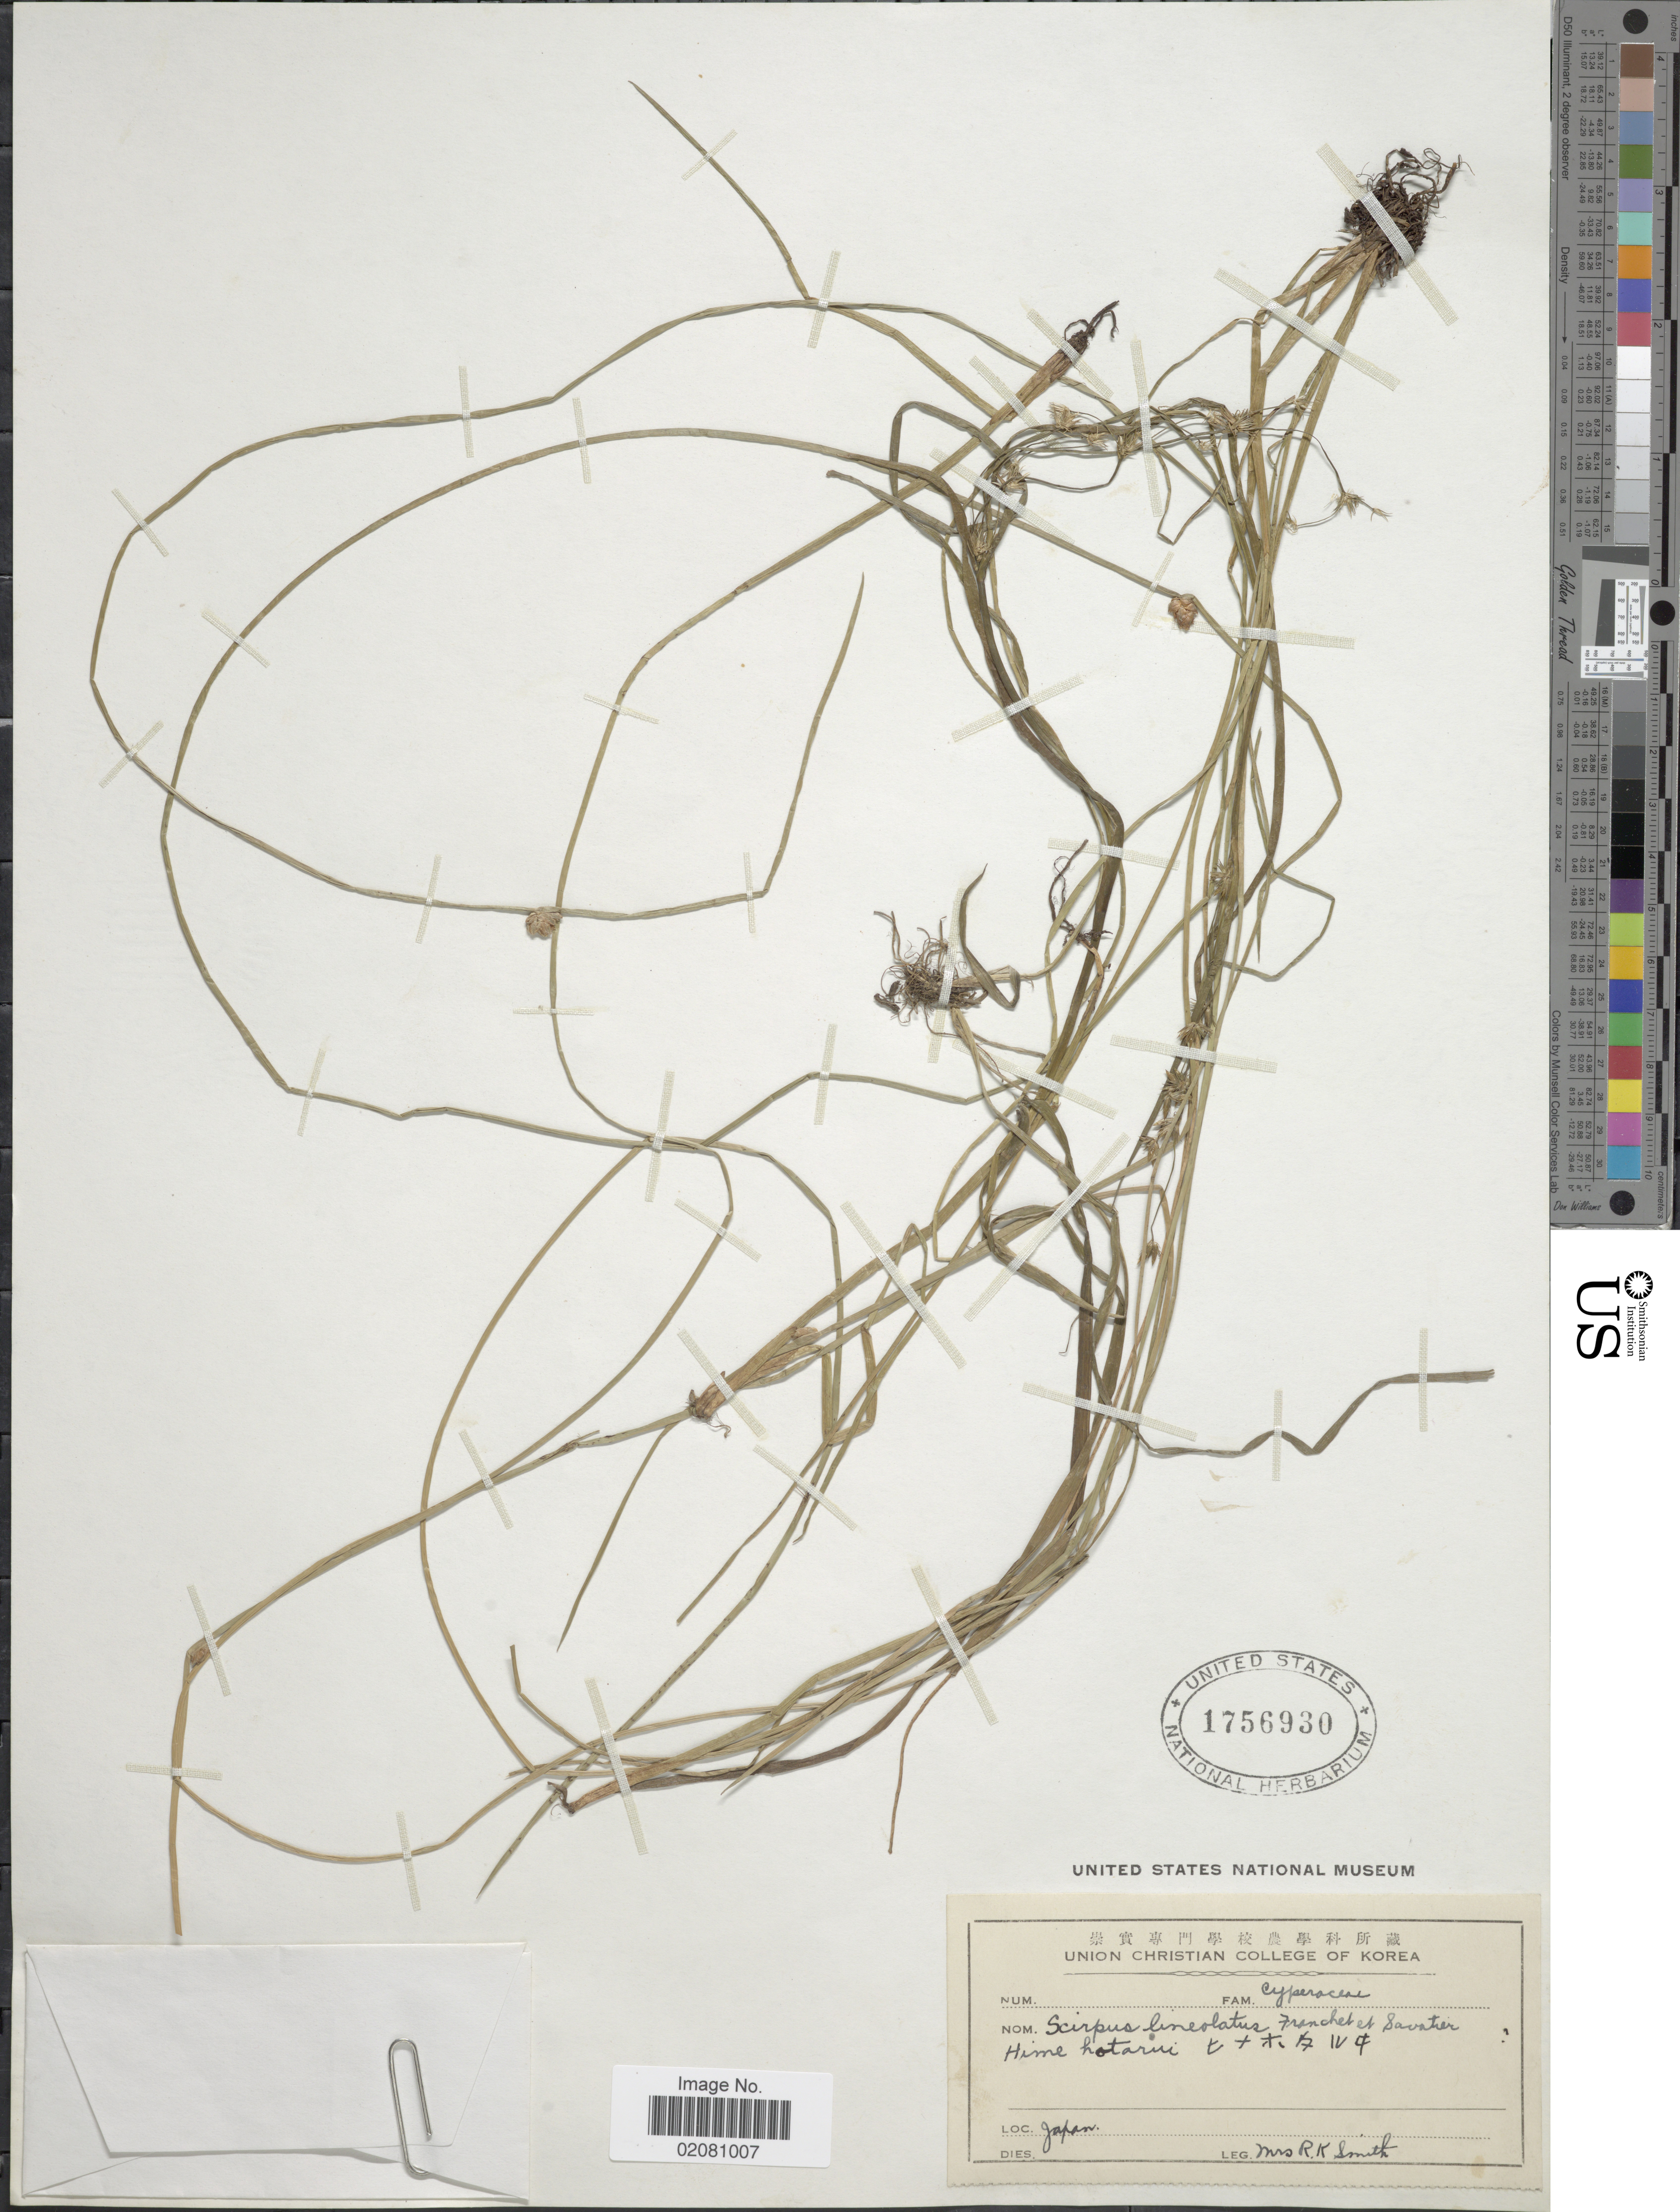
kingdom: Plantae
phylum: Tracheophyta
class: Liliopsida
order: Poales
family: Cyperaceae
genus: Schoenoplectus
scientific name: Schoenoplectus lineolatus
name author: (Franch. & Sav.) T. Koyama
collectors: Mrs. R. K. Smith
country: Japan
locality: Japan.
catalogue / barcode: US 1756930